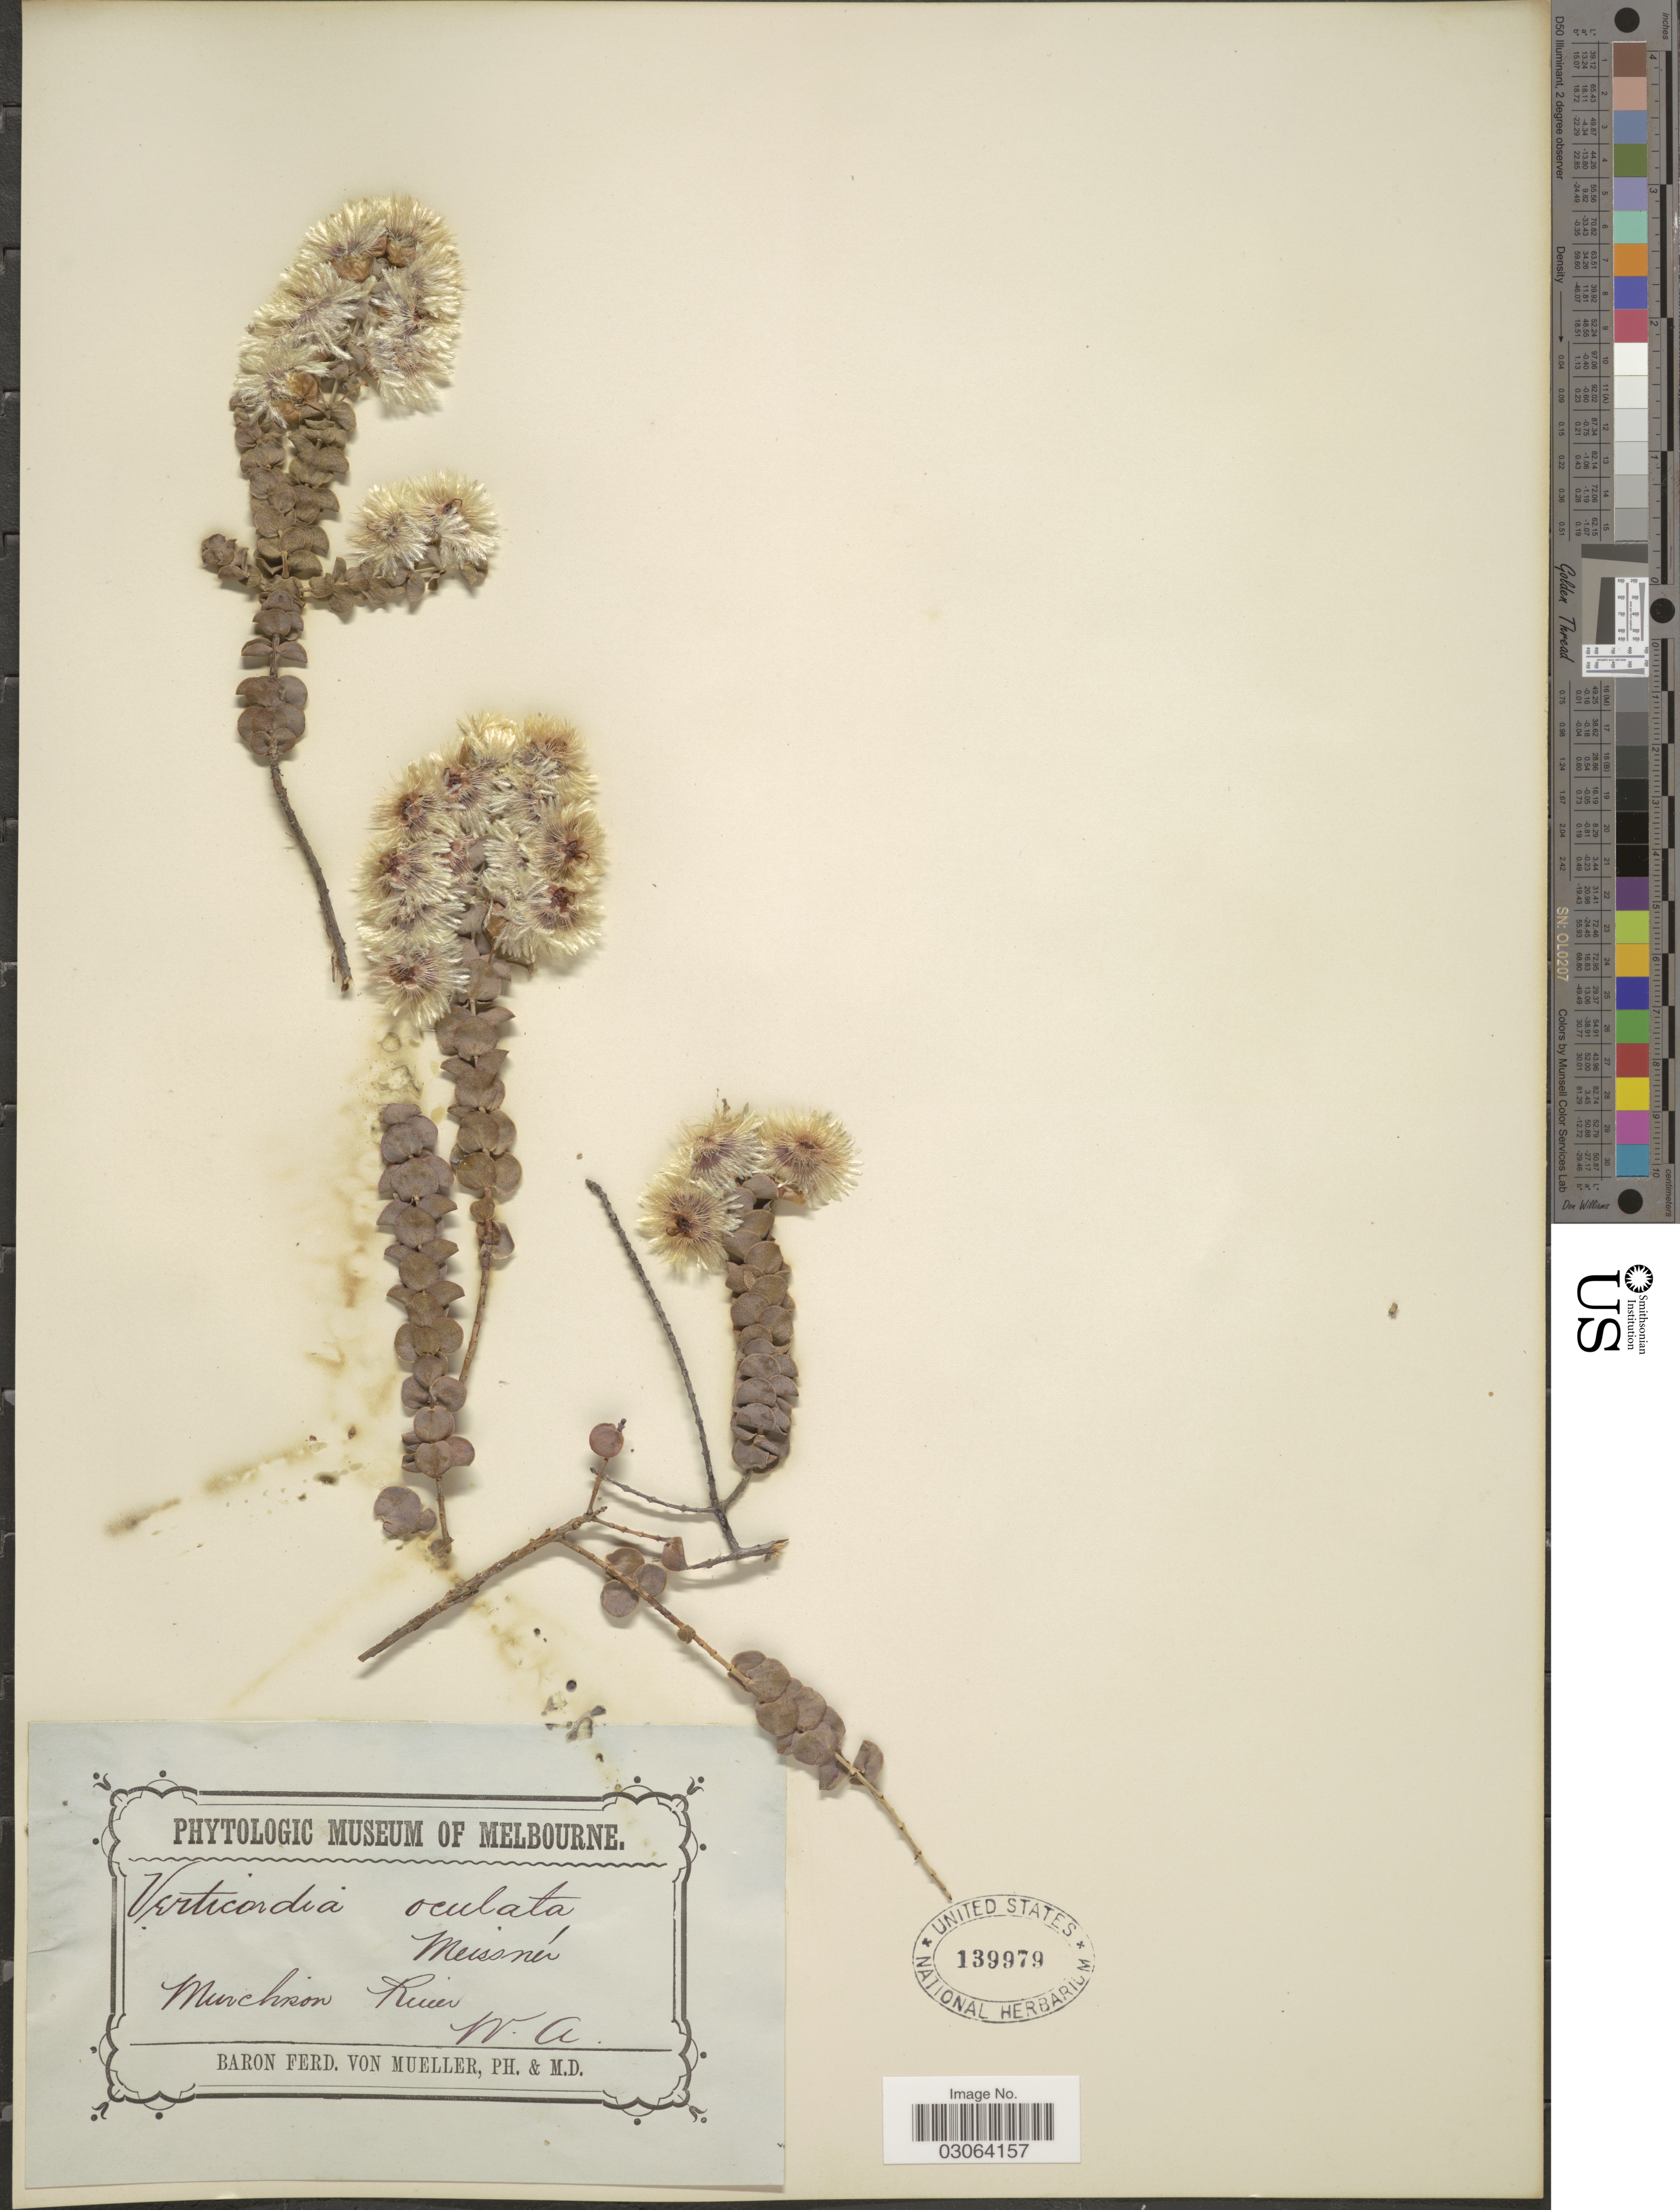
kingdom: Plantae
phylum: Tracheophyta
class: Magnoliopsida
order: Myrtales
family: Myrtaceae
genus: Verticordia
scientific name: Verticordia oculata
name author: Meisn.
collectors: F. Mueller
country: Australia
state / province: Western Australia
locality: Murchison River, W.A.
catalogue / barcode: US 139979